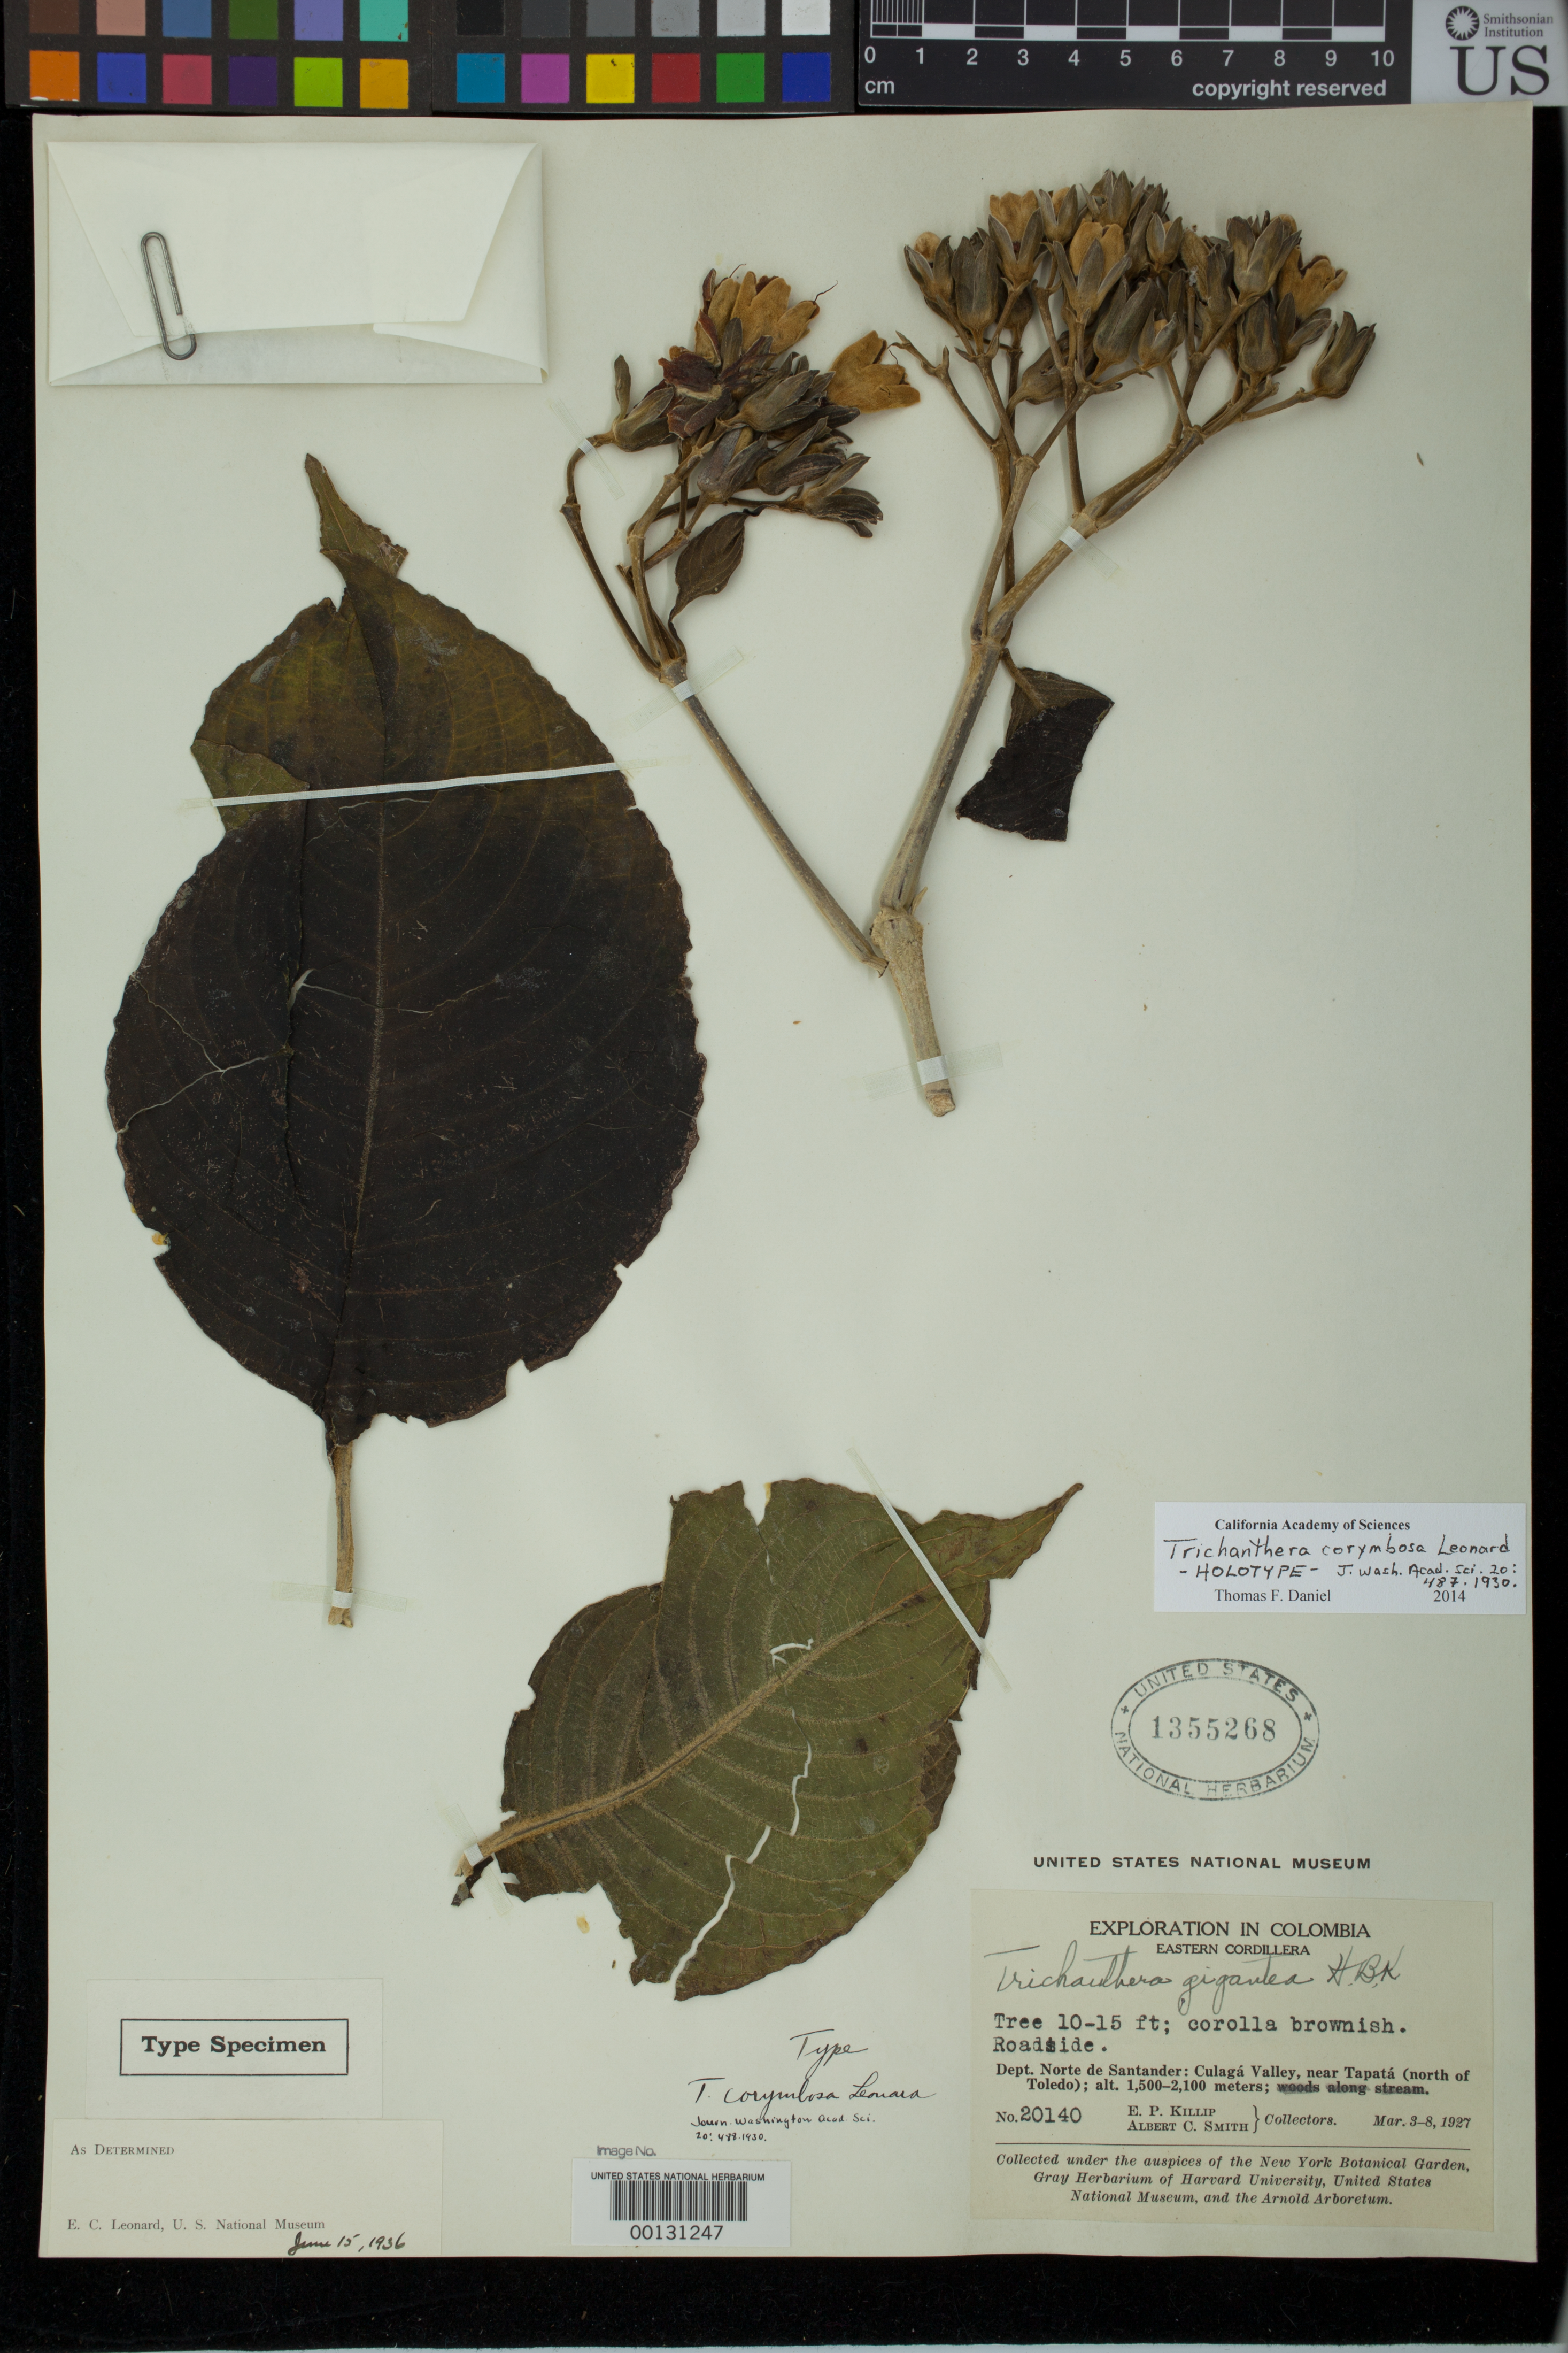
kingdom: Plantae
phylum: Tracheophyta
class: Magnoliopsida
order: Lamiales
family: Acanthaceae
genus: Trichanthera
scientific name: Trichanthera corymbosa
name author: Leonard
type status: Holotype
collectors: E. P. Killip & A. C. Smith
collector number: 20140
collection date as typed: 04 Mar 1927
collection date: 1927-03-04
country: Colombia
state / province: Norte de Santander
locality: Culaga Valley near Tapata.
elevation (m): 1500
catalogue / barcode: US 1355268